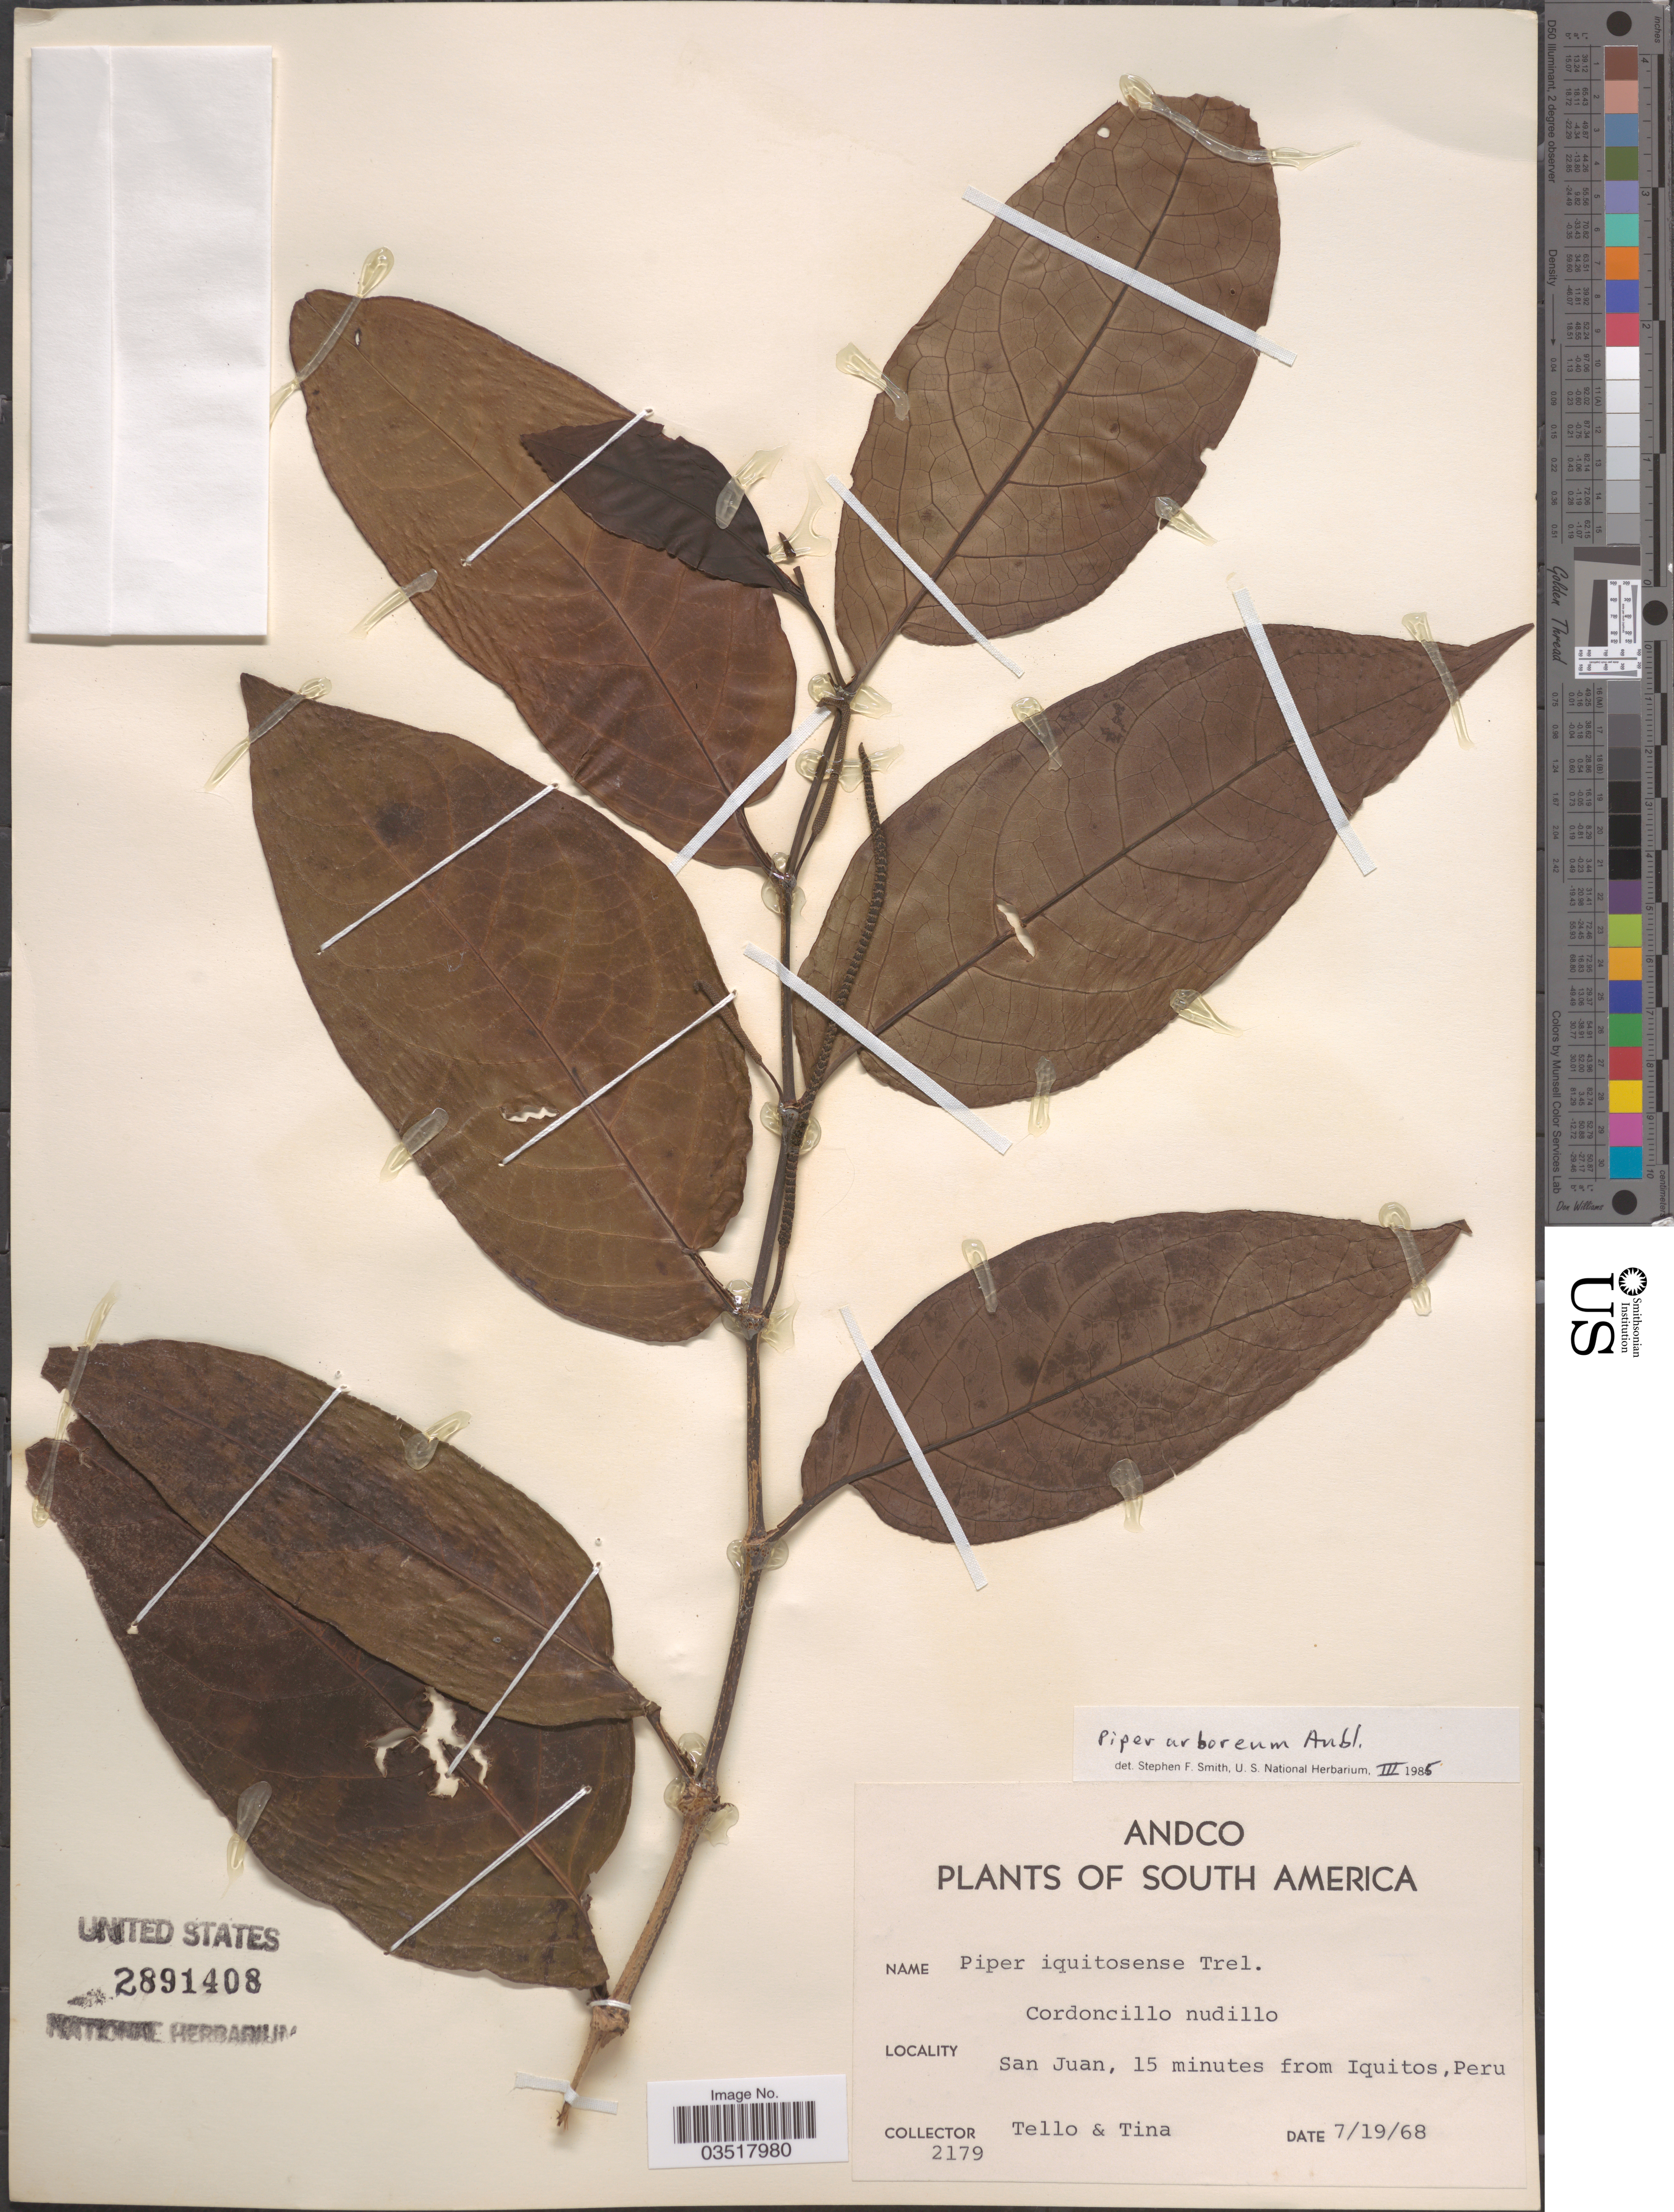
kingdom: Plantae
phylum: Tracheophyta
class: Magnoliopsida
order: Piperales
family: Piperaceae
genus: Piper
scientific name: Piper arboreum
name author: Aubl.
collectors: -. Tello & -. Tina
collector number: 2179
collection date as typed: Transcribed d/m/y: 19/7/68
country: Peru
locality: San Juan, 15 minutes from Iquitos.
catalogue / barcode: US 2891408